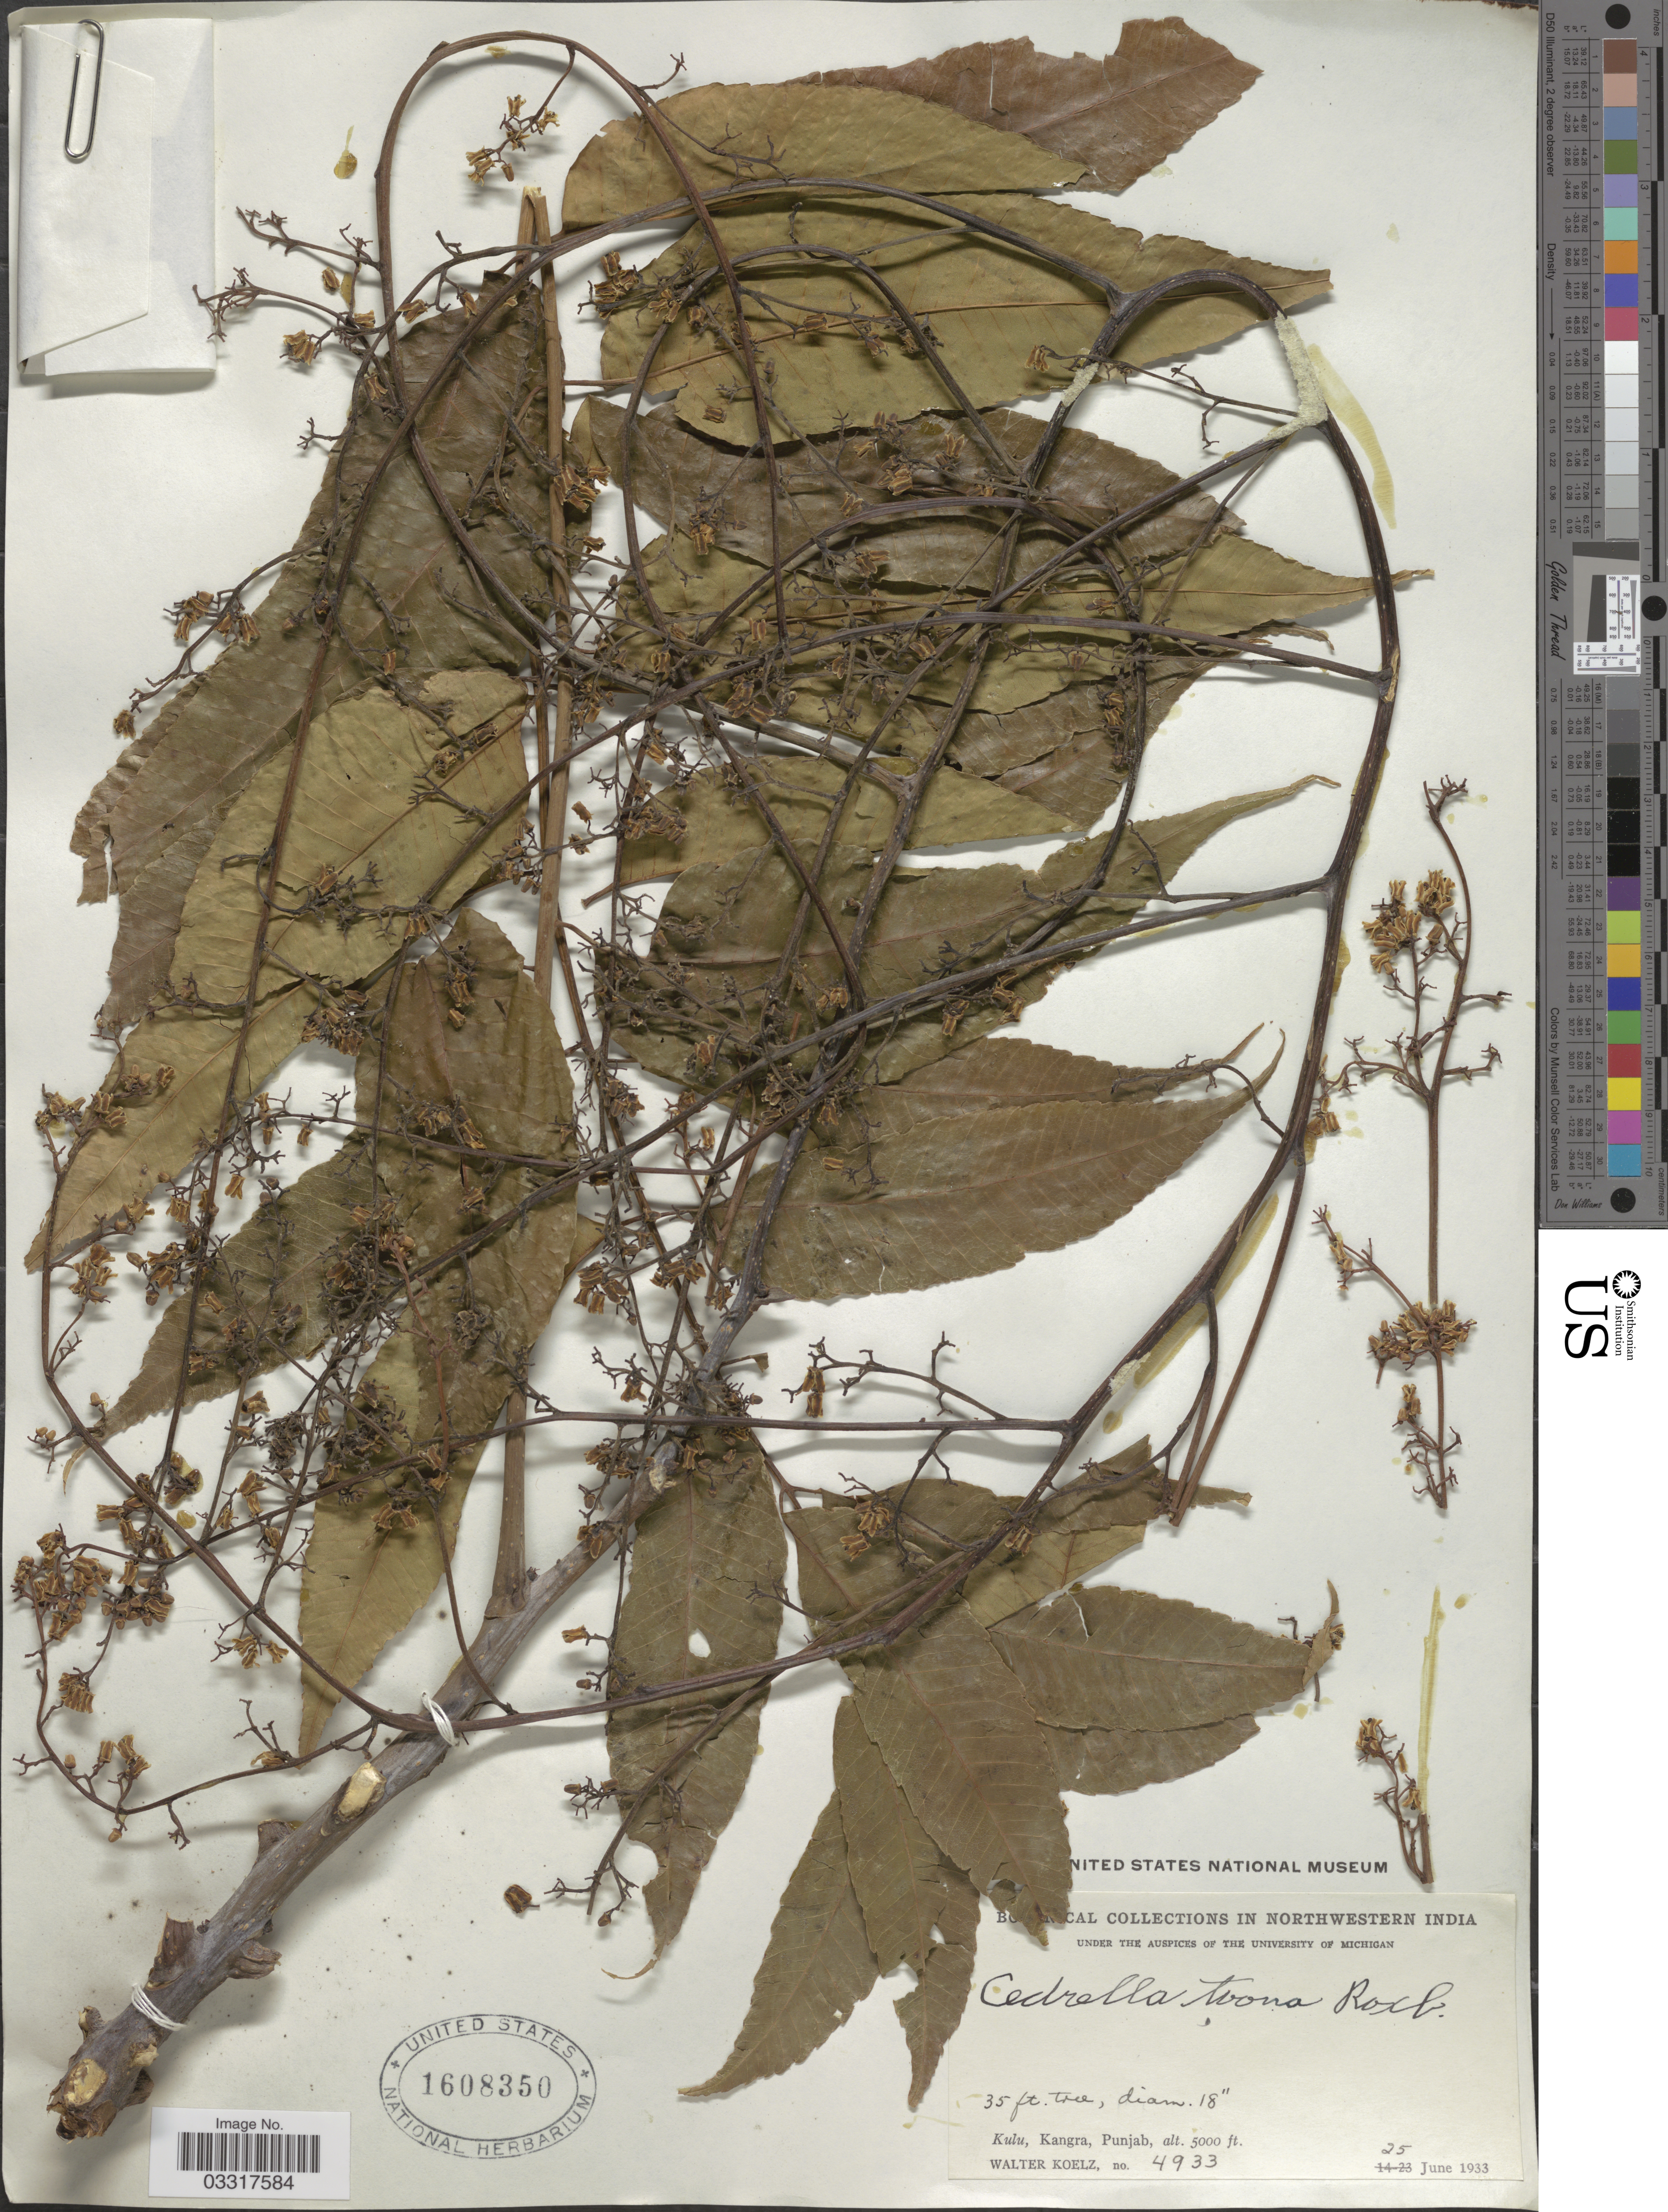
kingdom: Plantae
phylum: Tracheophyta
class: Magnoliopsida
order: Sapindales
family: Meliaceae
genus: Toona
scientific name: Toona sinensis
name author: (A. Juss.) M. Roem.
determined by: Strong, Mark T., (BOT), Smithsonian Institution - National Museum of Natural History (UNITED STATES)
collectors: W. N. Koelz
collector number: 4933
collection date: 1933-06-25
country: India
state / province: Punjab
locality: Northwestern India, Kulu, Kangra, Punjab.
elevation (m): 1524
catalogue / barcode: US 1608350